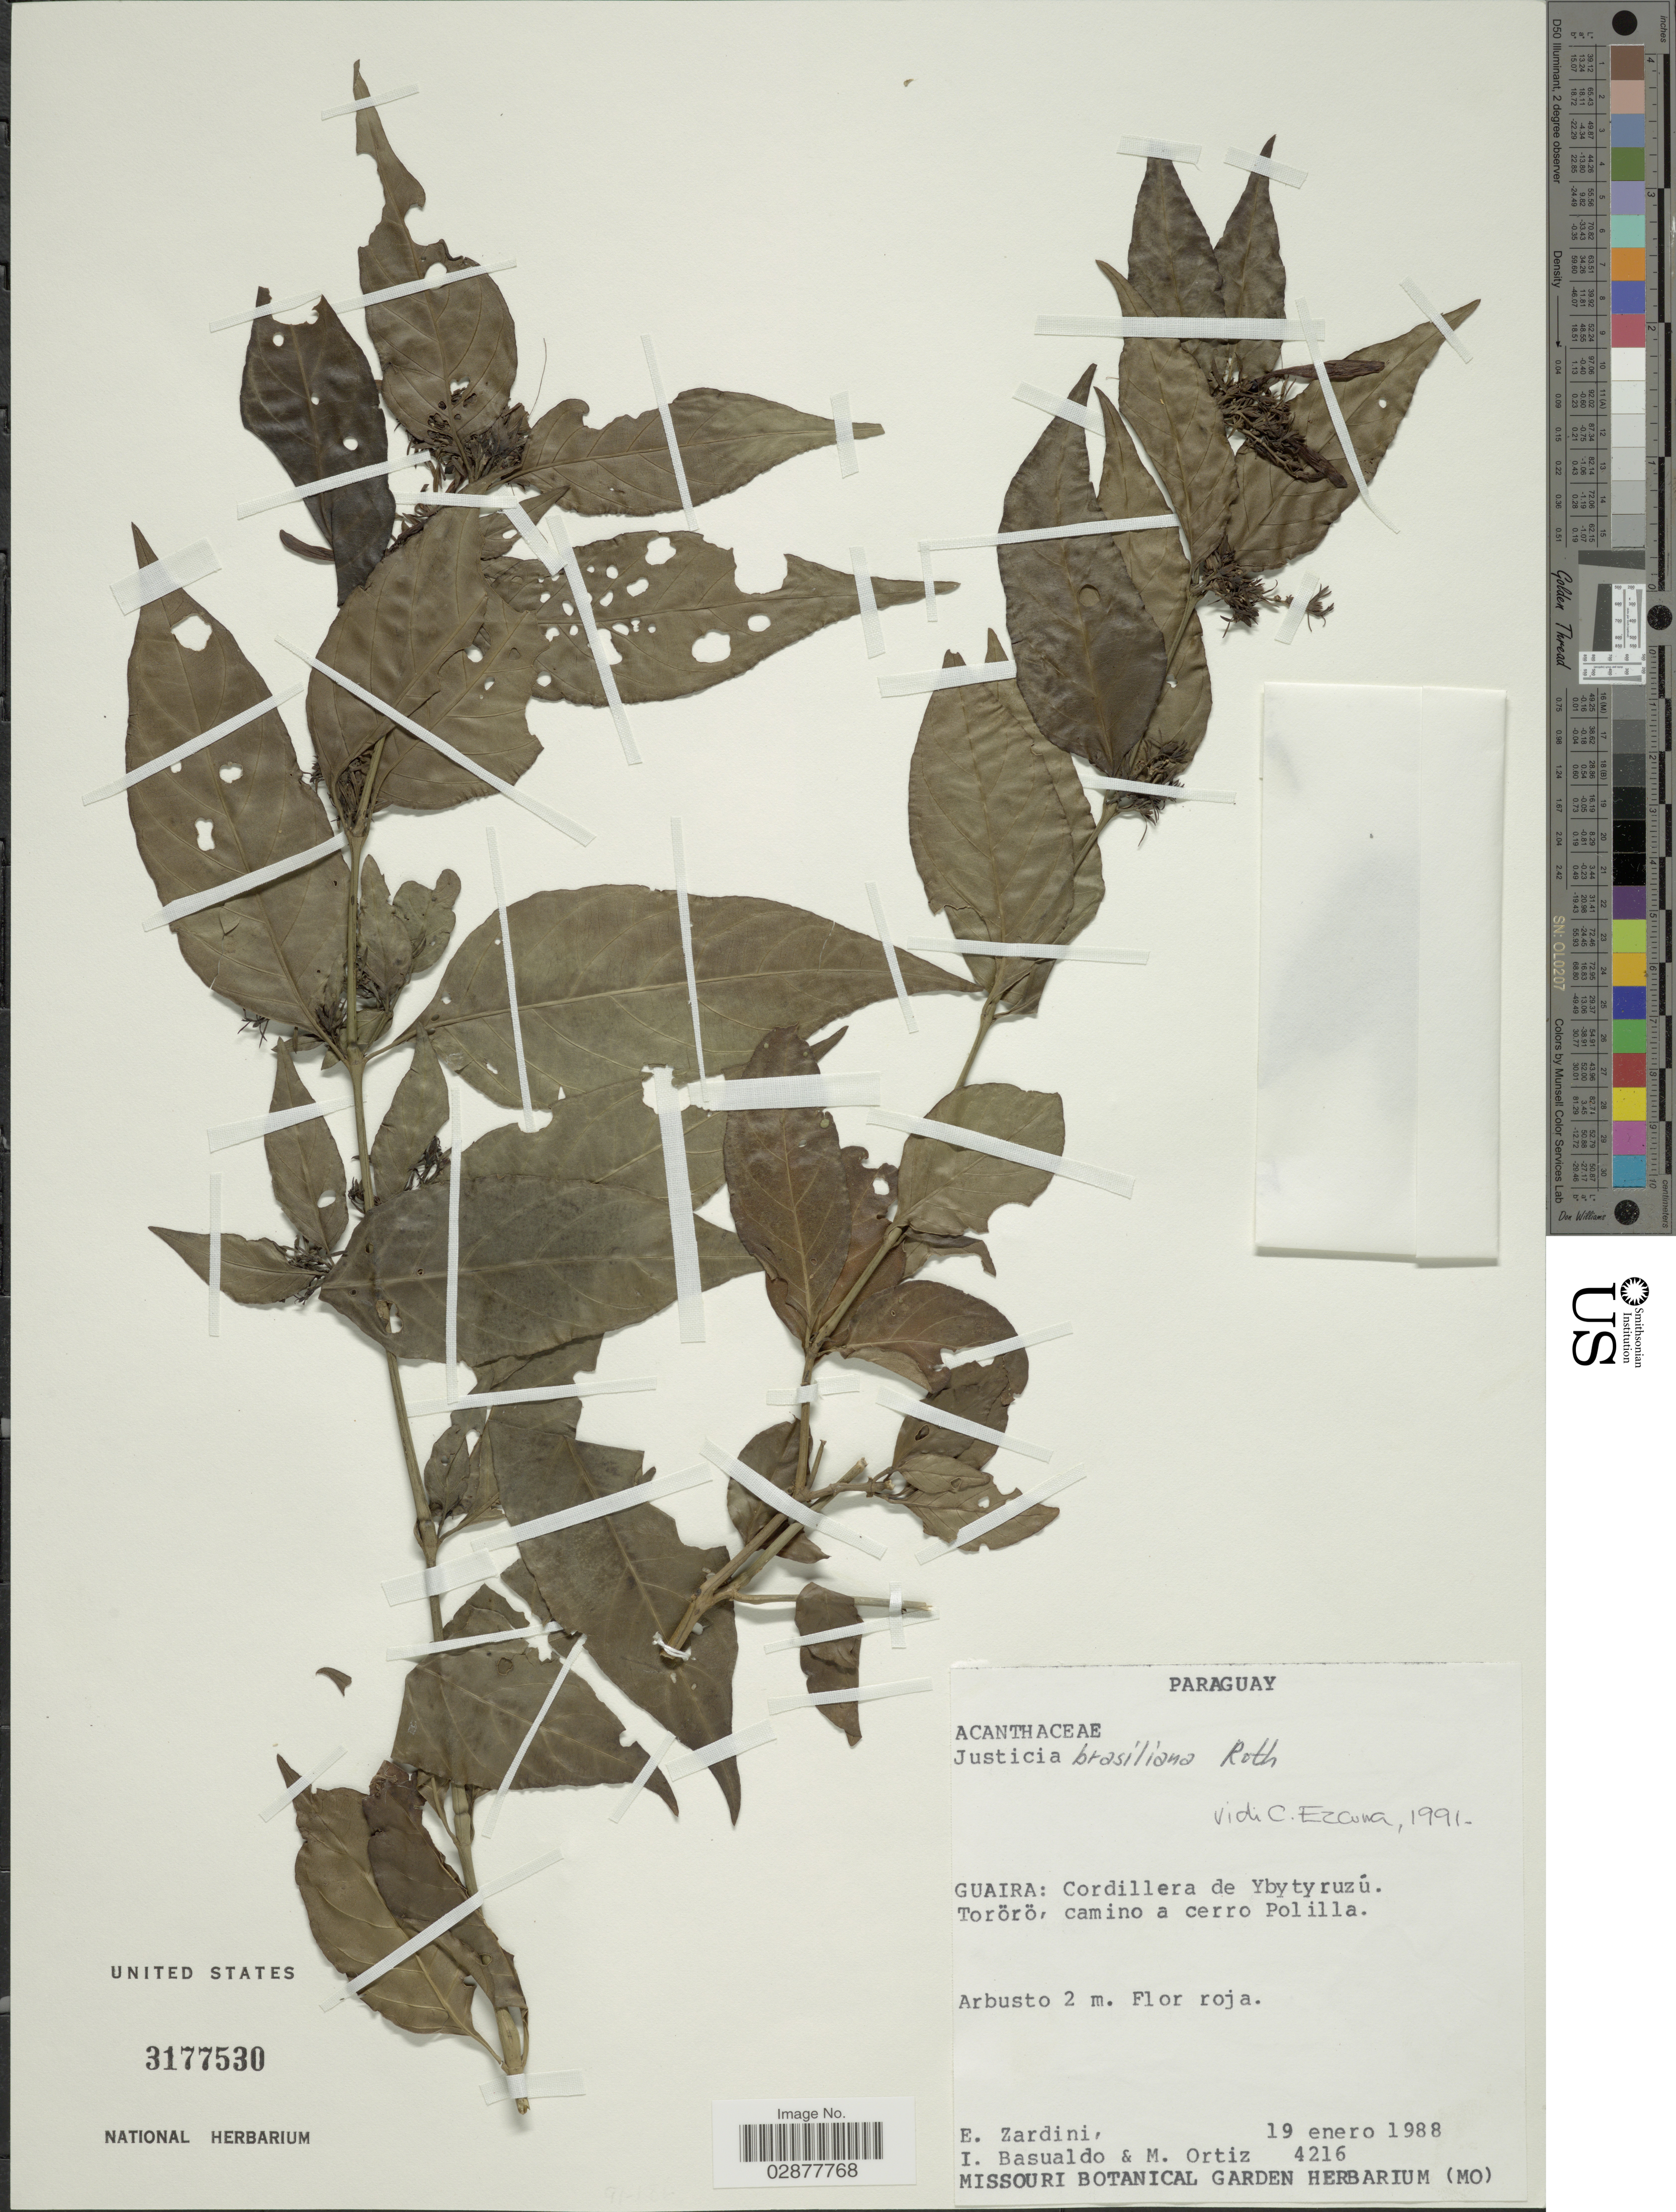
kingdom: Plantae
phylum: Tracheophyta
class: Magnoliopsida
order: Lamiales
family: Acanthaceae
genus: Justicia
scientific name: Justicia brasiliana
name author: Roth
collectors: E. Zardini, I. Basualdo & M. Ortiz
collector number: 4216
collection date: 1988-01-19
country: Paraguay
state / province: Guaira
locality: Cordillera de Ybytyruzú. Torörö, camino a cerro Polilla.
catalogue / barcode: US 3177530